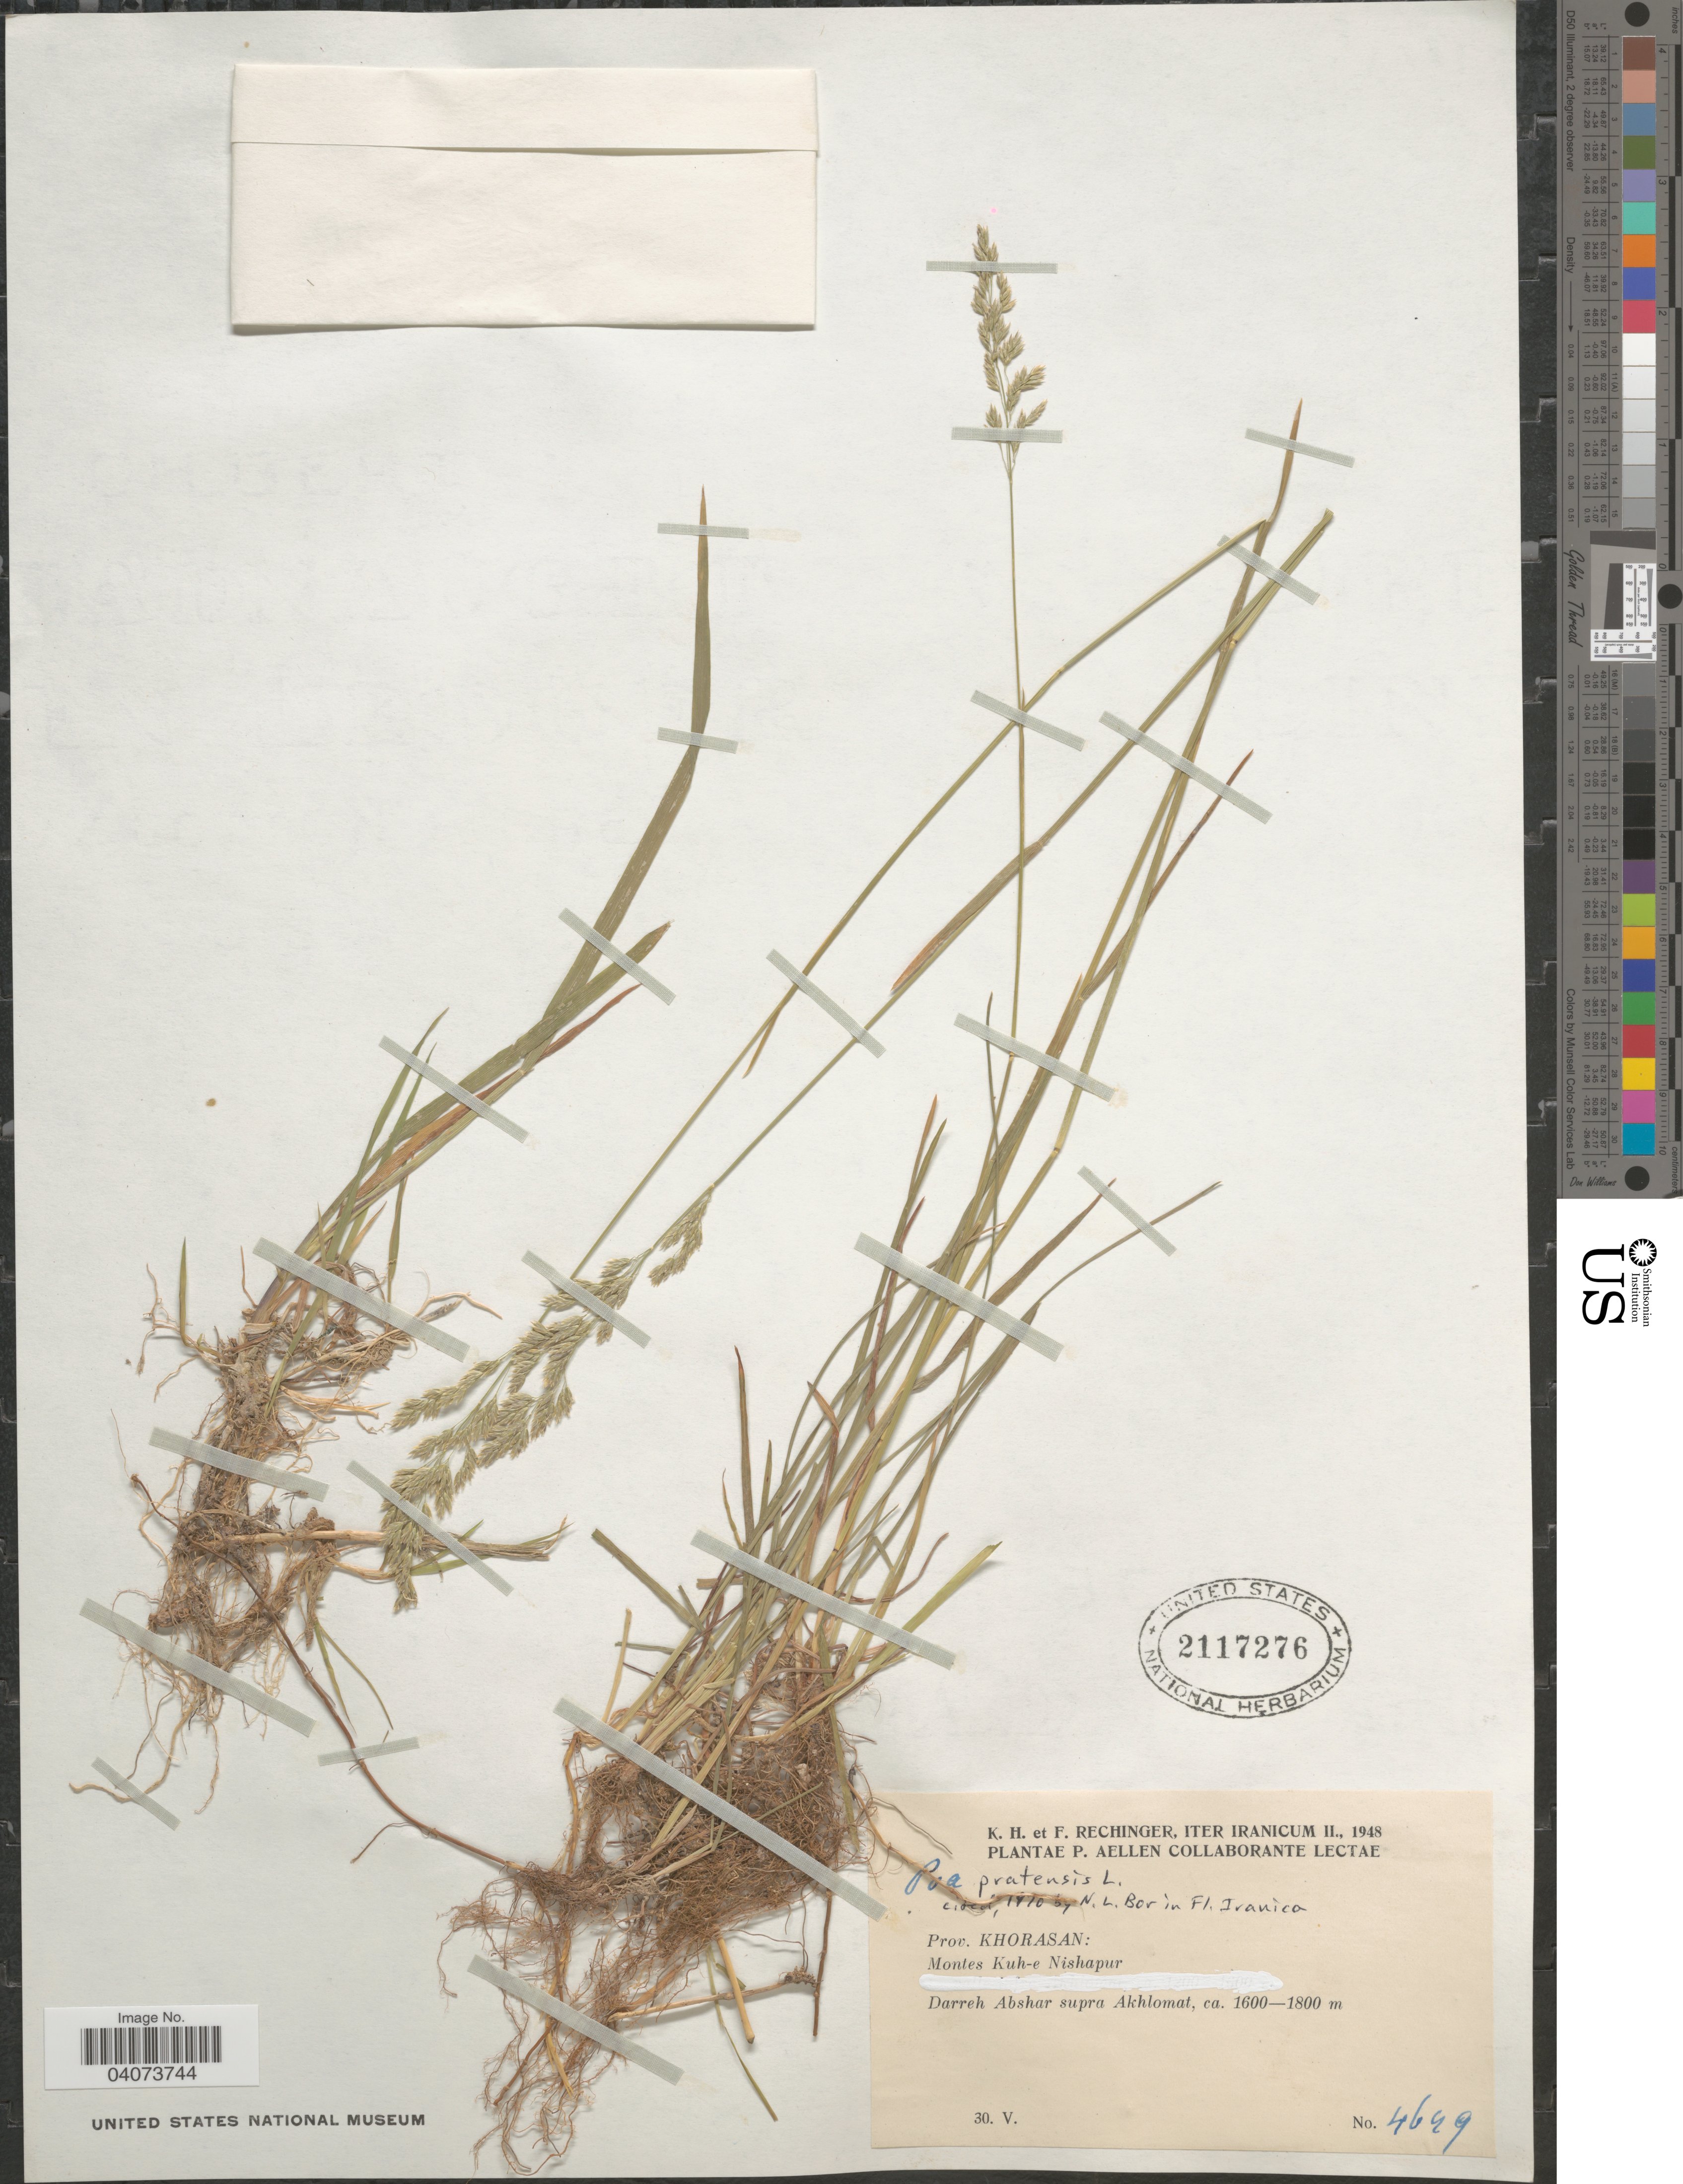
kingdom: Plantae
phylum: Tracheophyta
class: Liliopsida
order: Poales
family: Poaceae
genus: Poa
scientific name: Poa pratensis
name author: L.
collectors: K. H. Rechinger & F. Rechinger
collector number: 4649*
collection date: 1948-05-30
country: Iran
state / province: Khorasan [obsolete]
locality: Iter Iranicum II., 1948. Montes Kuh-e Nishapur. Darreh Abshar supra Akhlomat.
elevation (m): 1600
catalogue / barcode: US 2117276